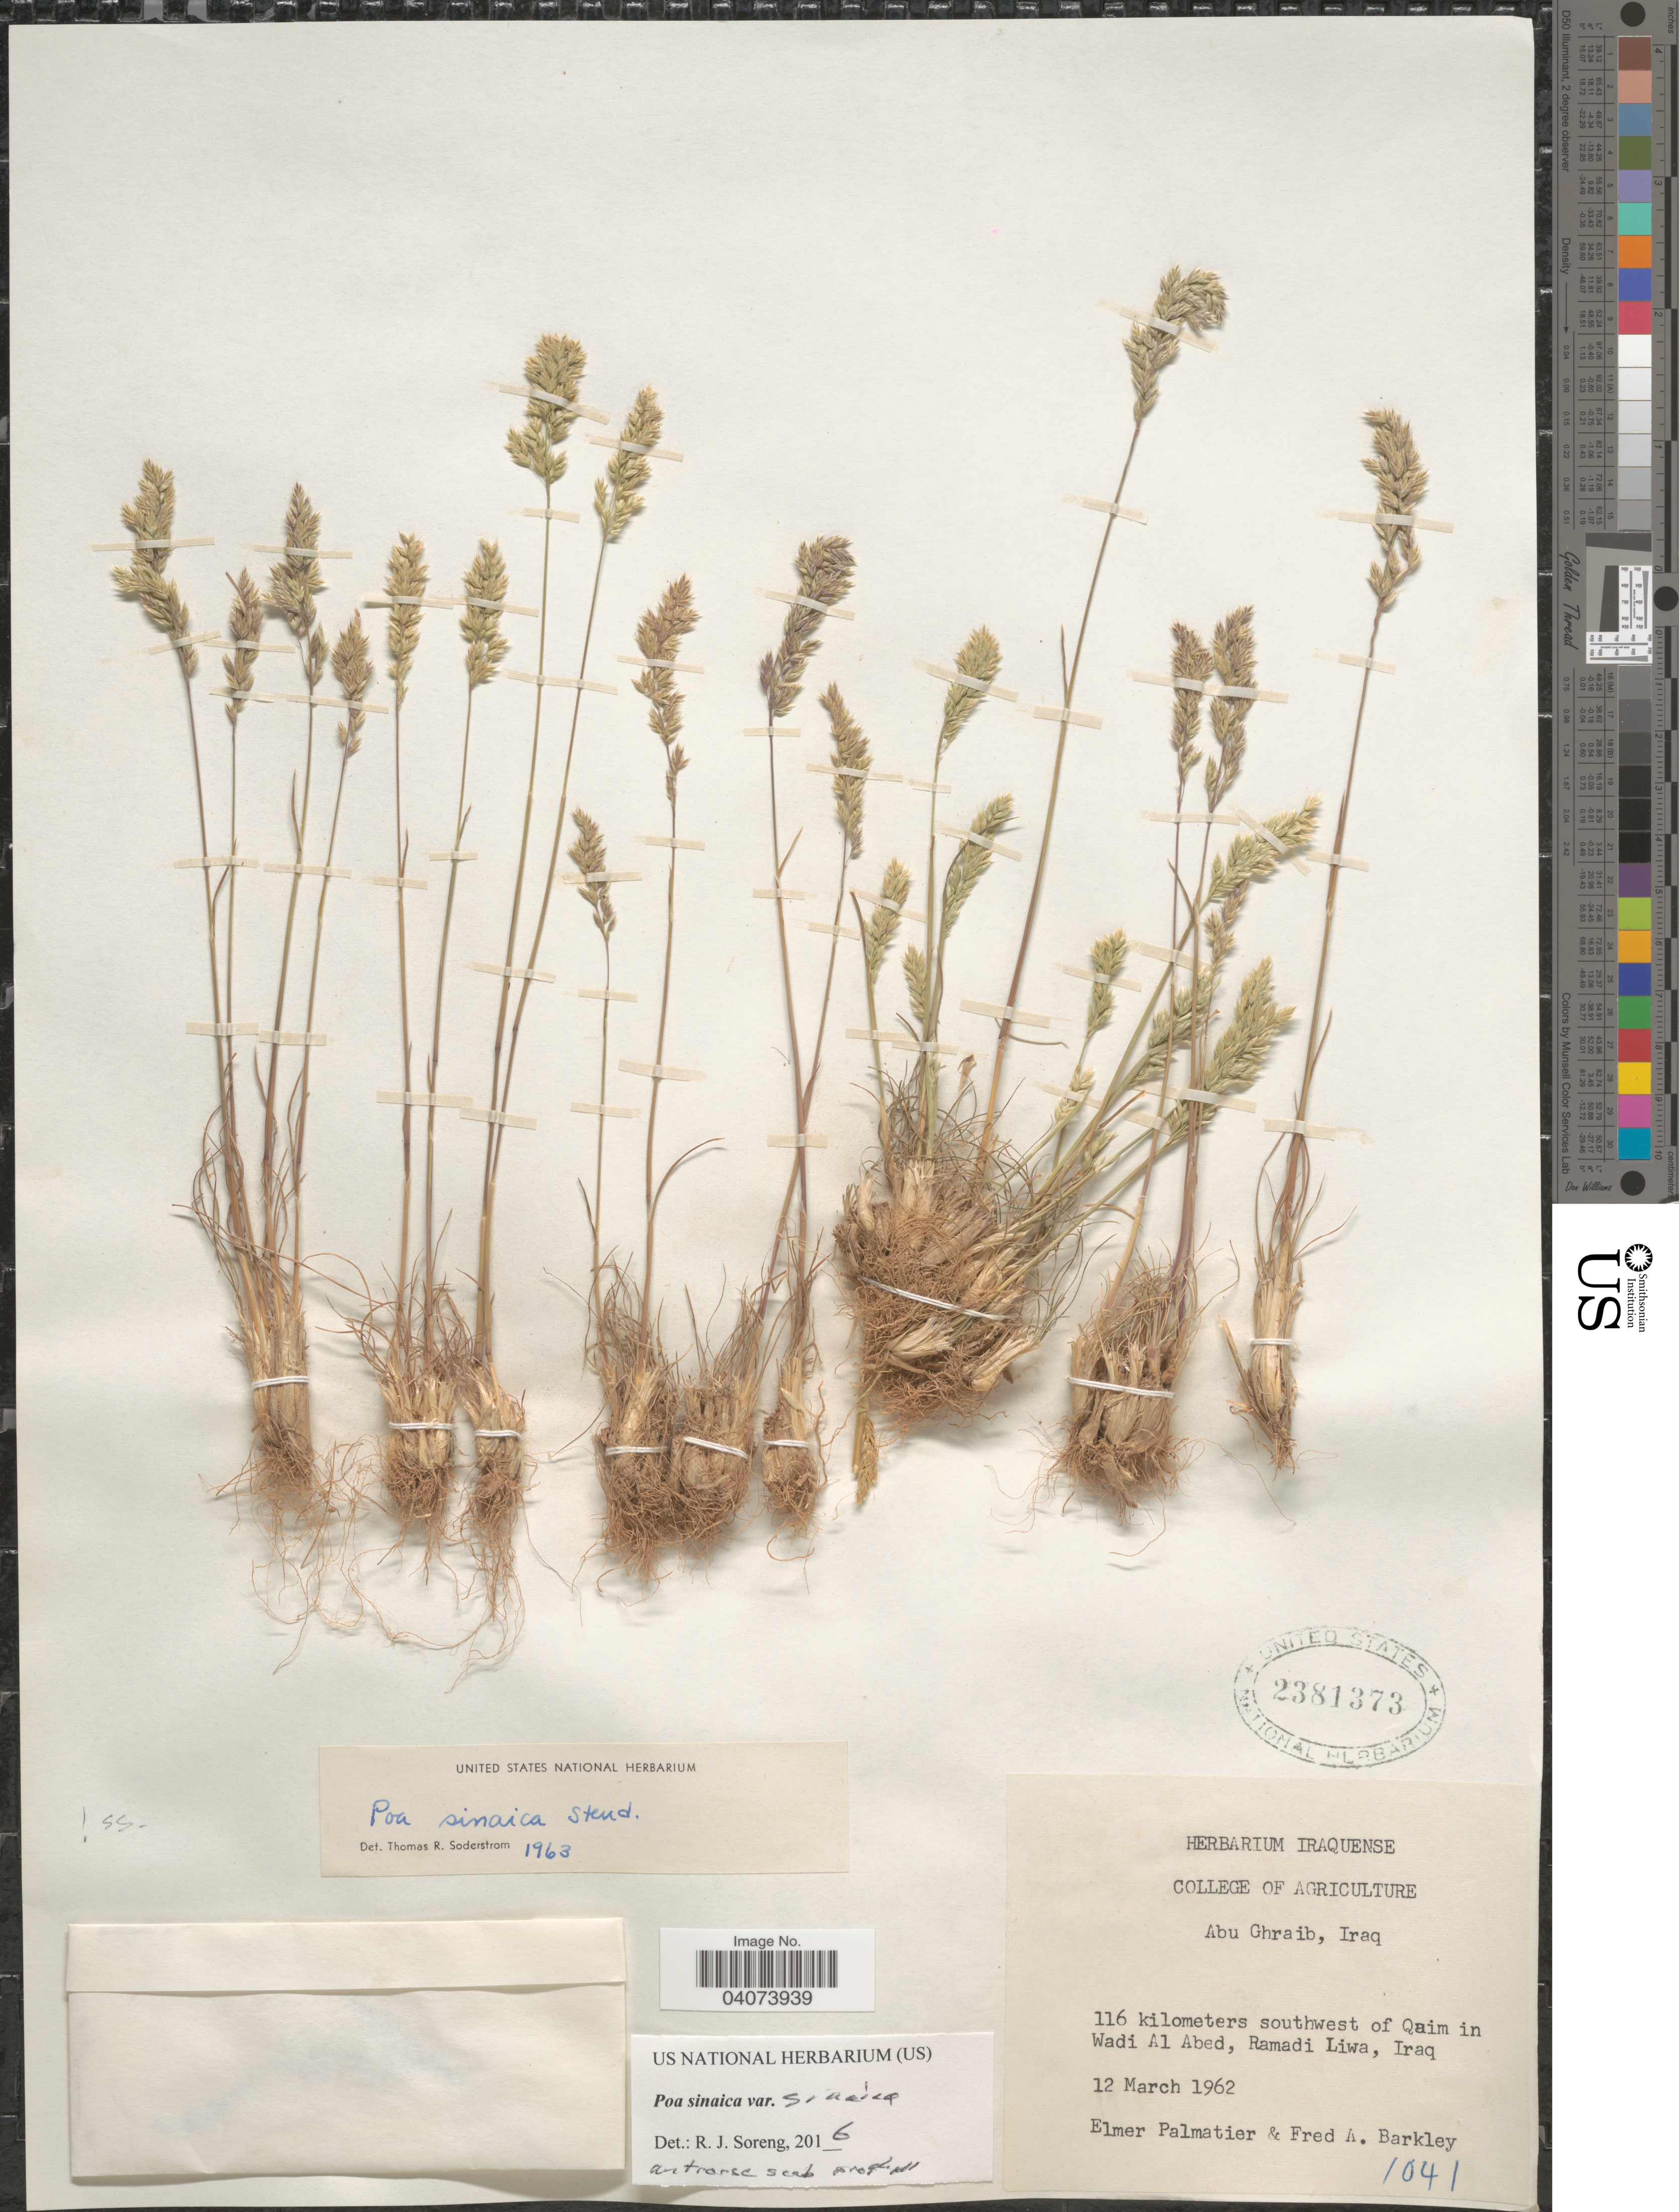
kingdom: Plantae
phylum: Tracheophyta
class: Liliopsida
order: Poales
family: Poaceae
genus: Poa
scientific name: Poa sinaica var. sinaica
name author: Steud.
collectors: E. Palmatier & F. A. Barkley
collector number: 1041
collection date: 1962-03-12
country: Iraq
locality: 116 kilometers southwest of Qaim in Wadi Al Abed, Ramadi Liwa.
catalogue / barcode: US 2381373